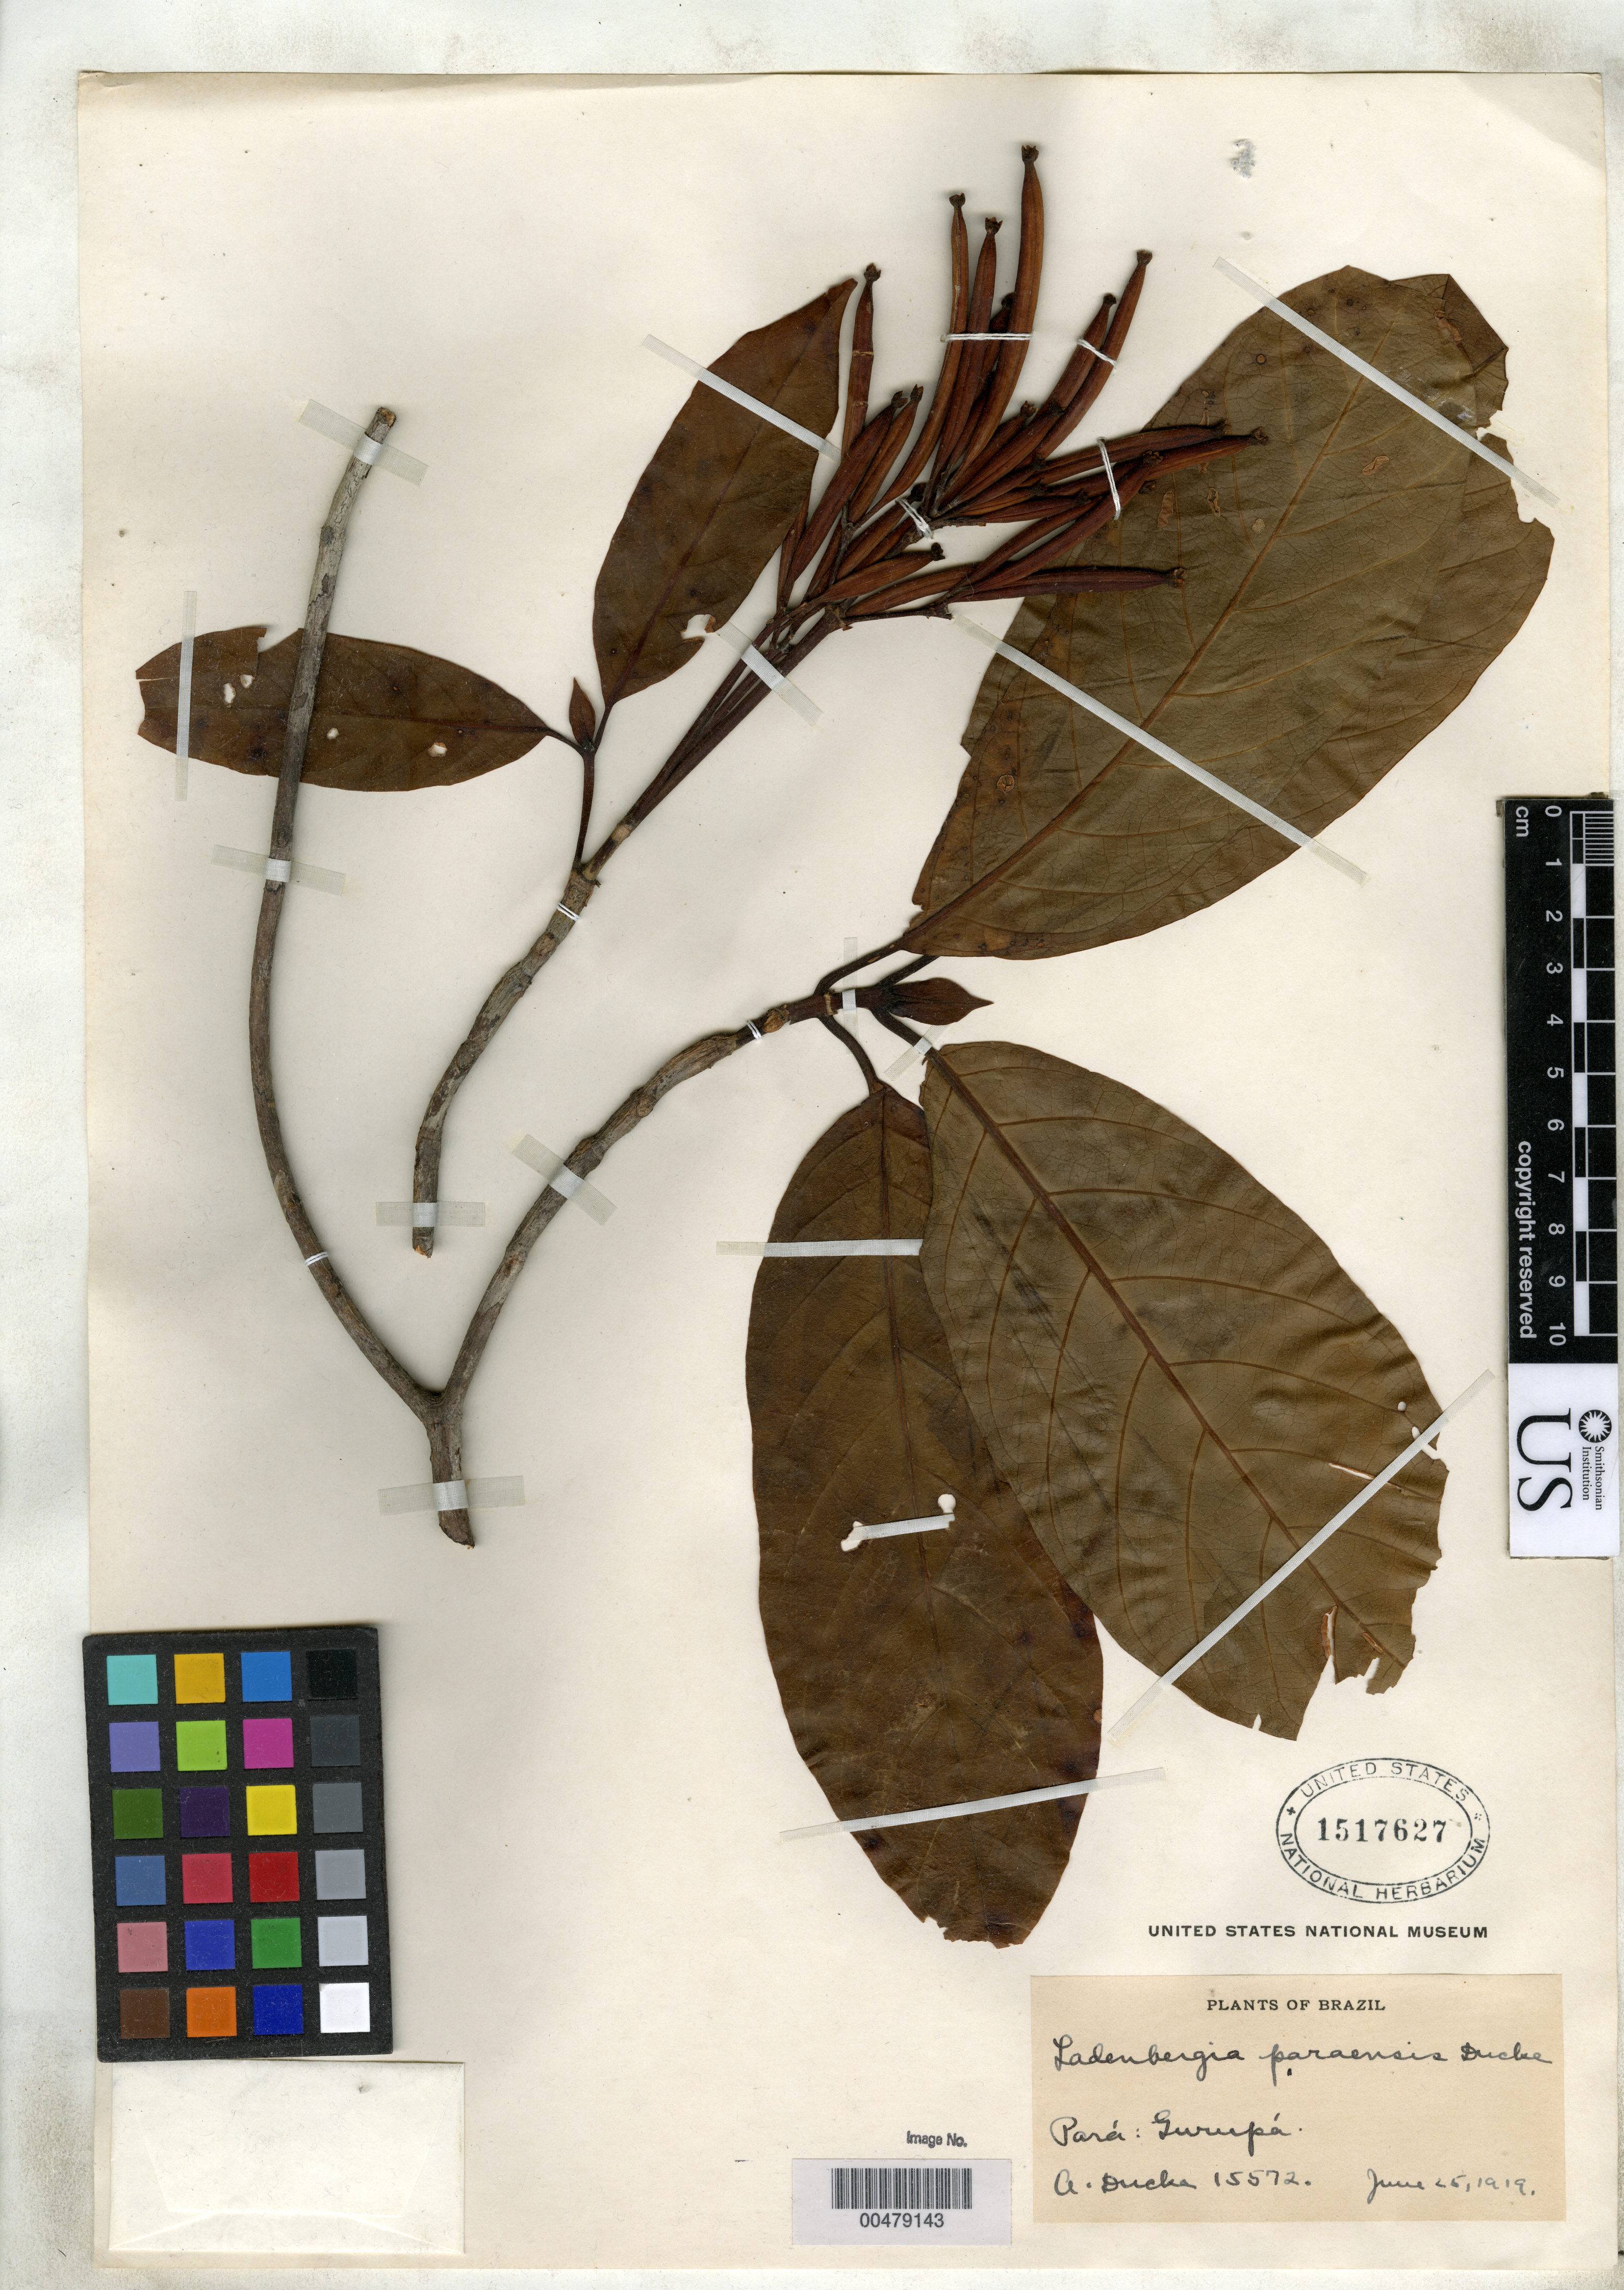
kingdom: Plantae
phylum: Tracheophyta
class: Magnoliopsida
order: Gentianales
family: Rubiaceae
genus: Ladenbergia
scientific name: Ladenbergia paraensis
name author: Ducke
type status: Type Fragment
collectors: A. Ducke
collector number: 15572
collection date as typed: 25 Jun 1919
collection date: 1919-06-25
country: Brazil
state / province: Pará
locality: Gurupa.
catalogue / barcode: US 1517627